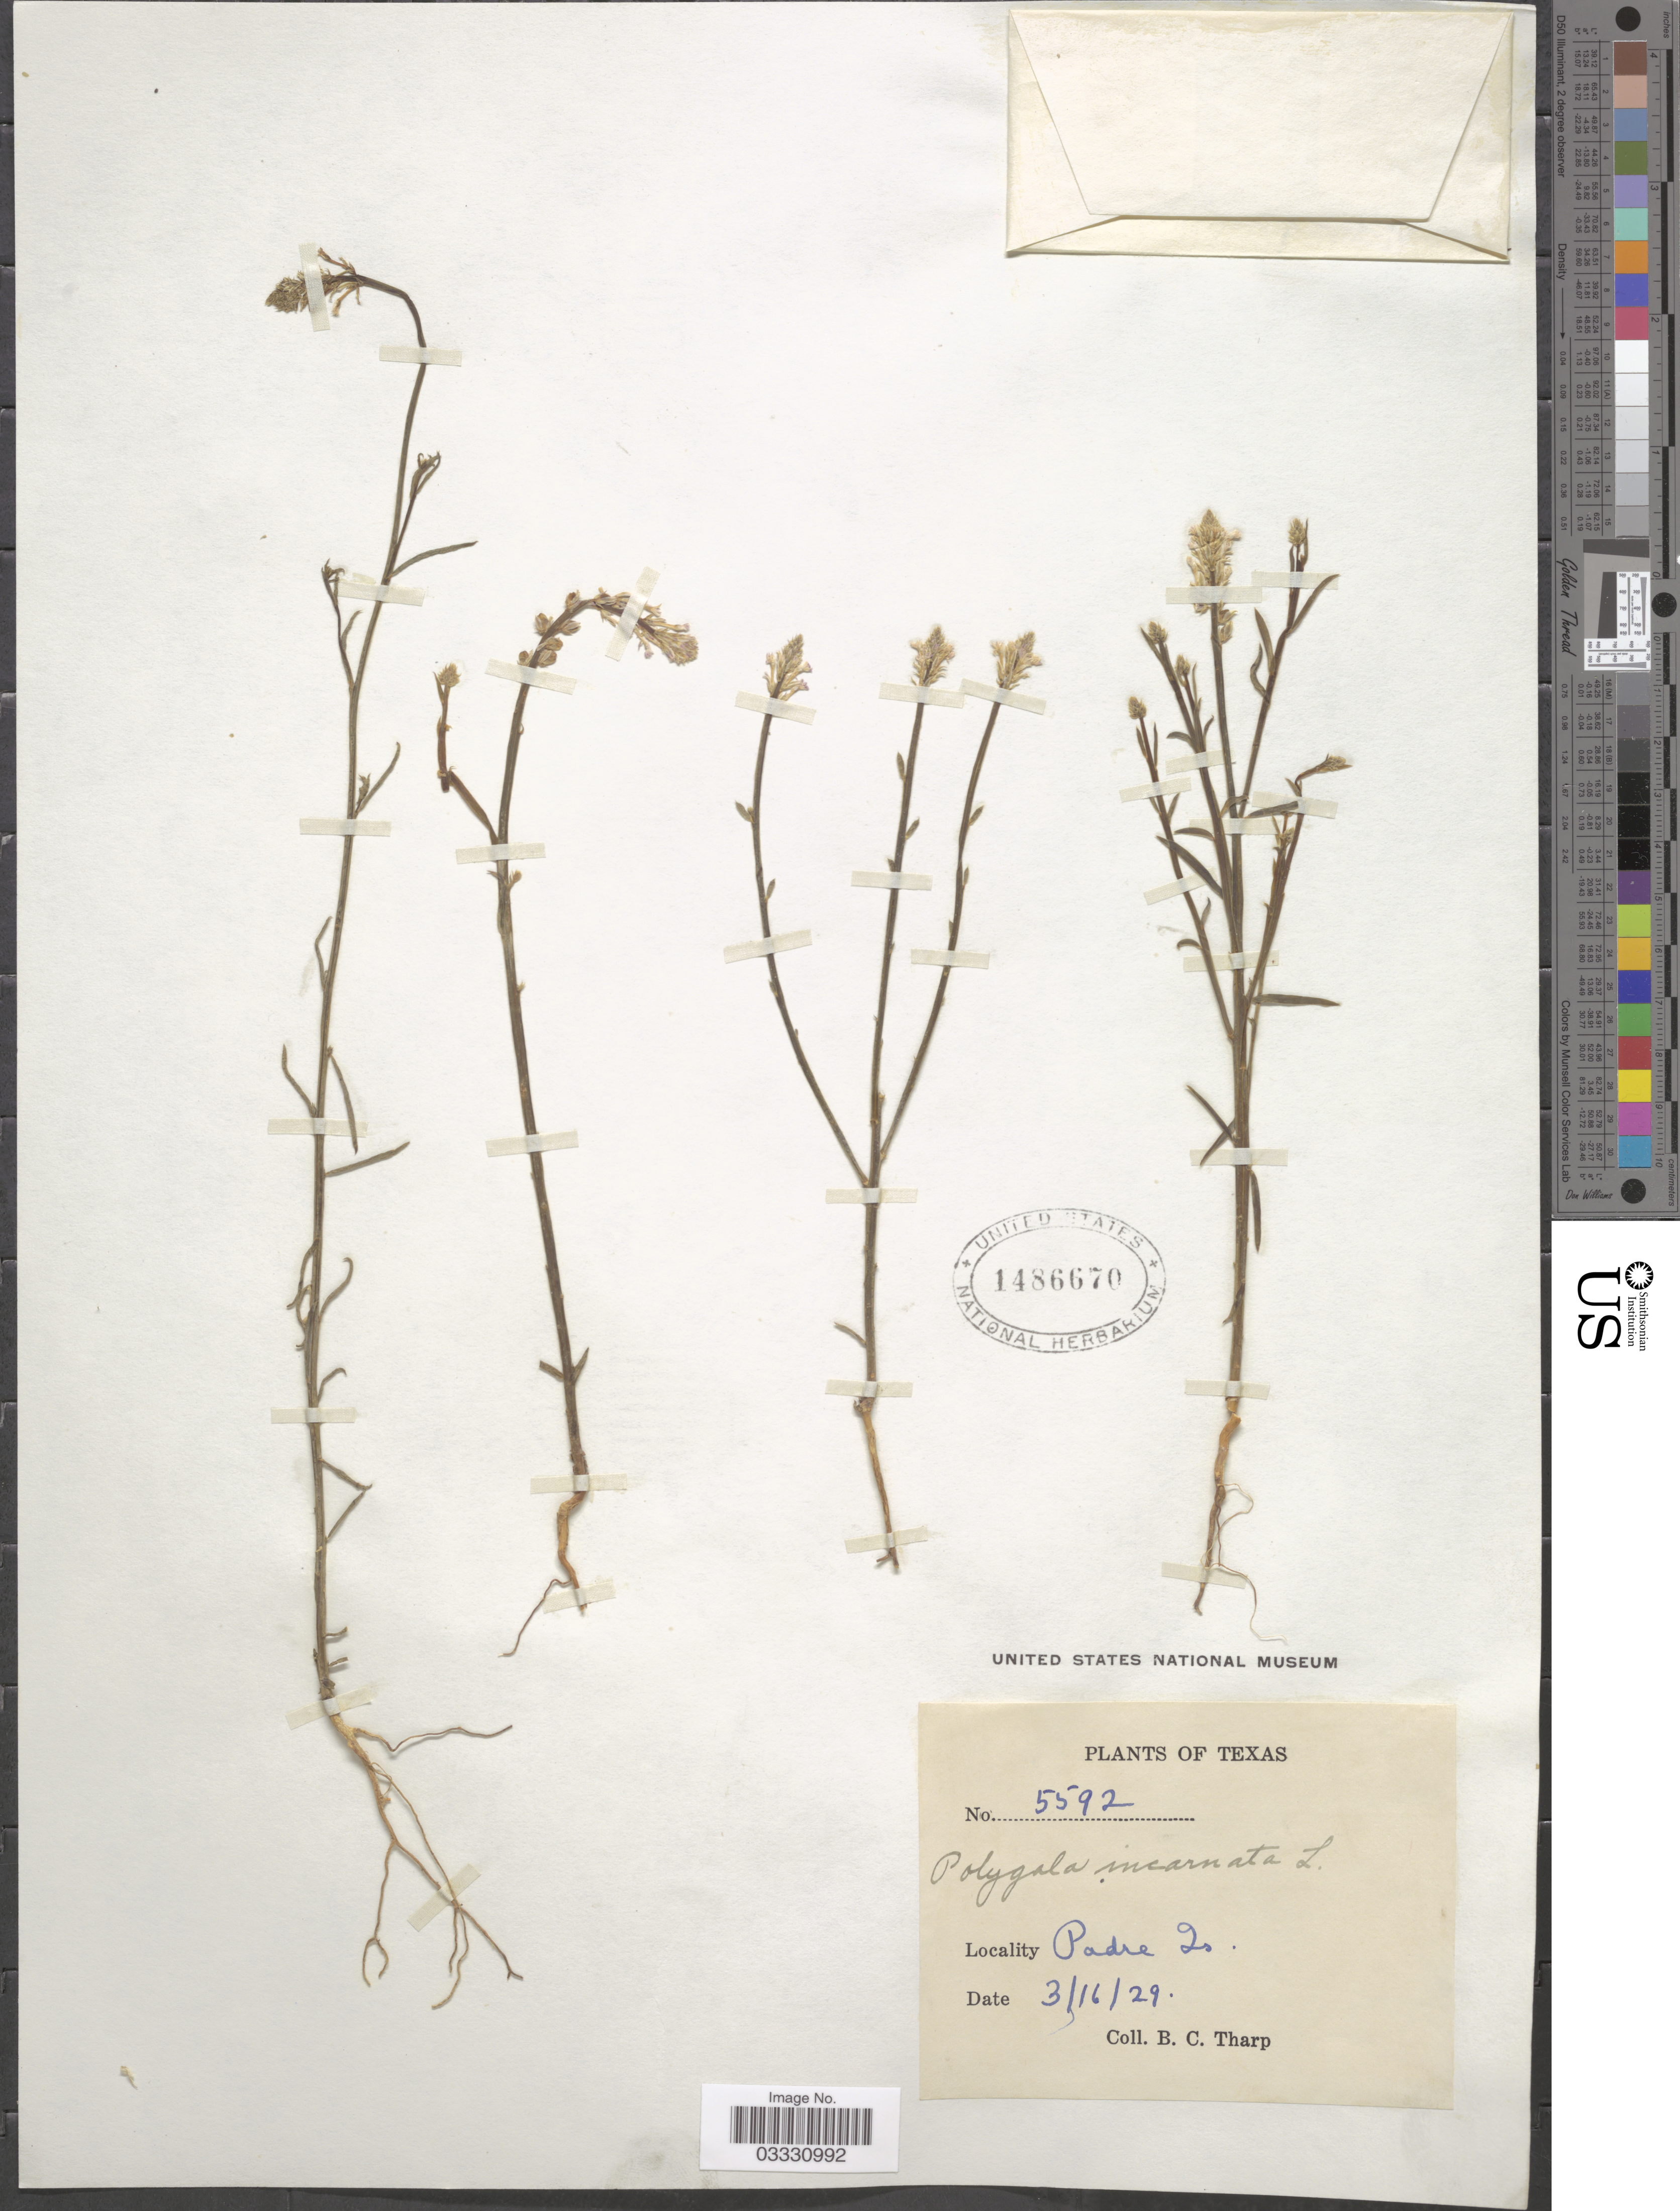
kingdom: Plantae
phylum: Tracheophyta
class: Magnoliopsida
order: Fabales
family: Polygalaceae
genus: Polygala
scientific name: Polygala incarnata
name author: L.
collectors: B. C. Tharp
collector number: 5592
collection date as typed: Transcribed d/m/y: 16/3/29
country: United States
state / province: Texas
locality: Padre Is.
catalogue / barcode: US 1486670